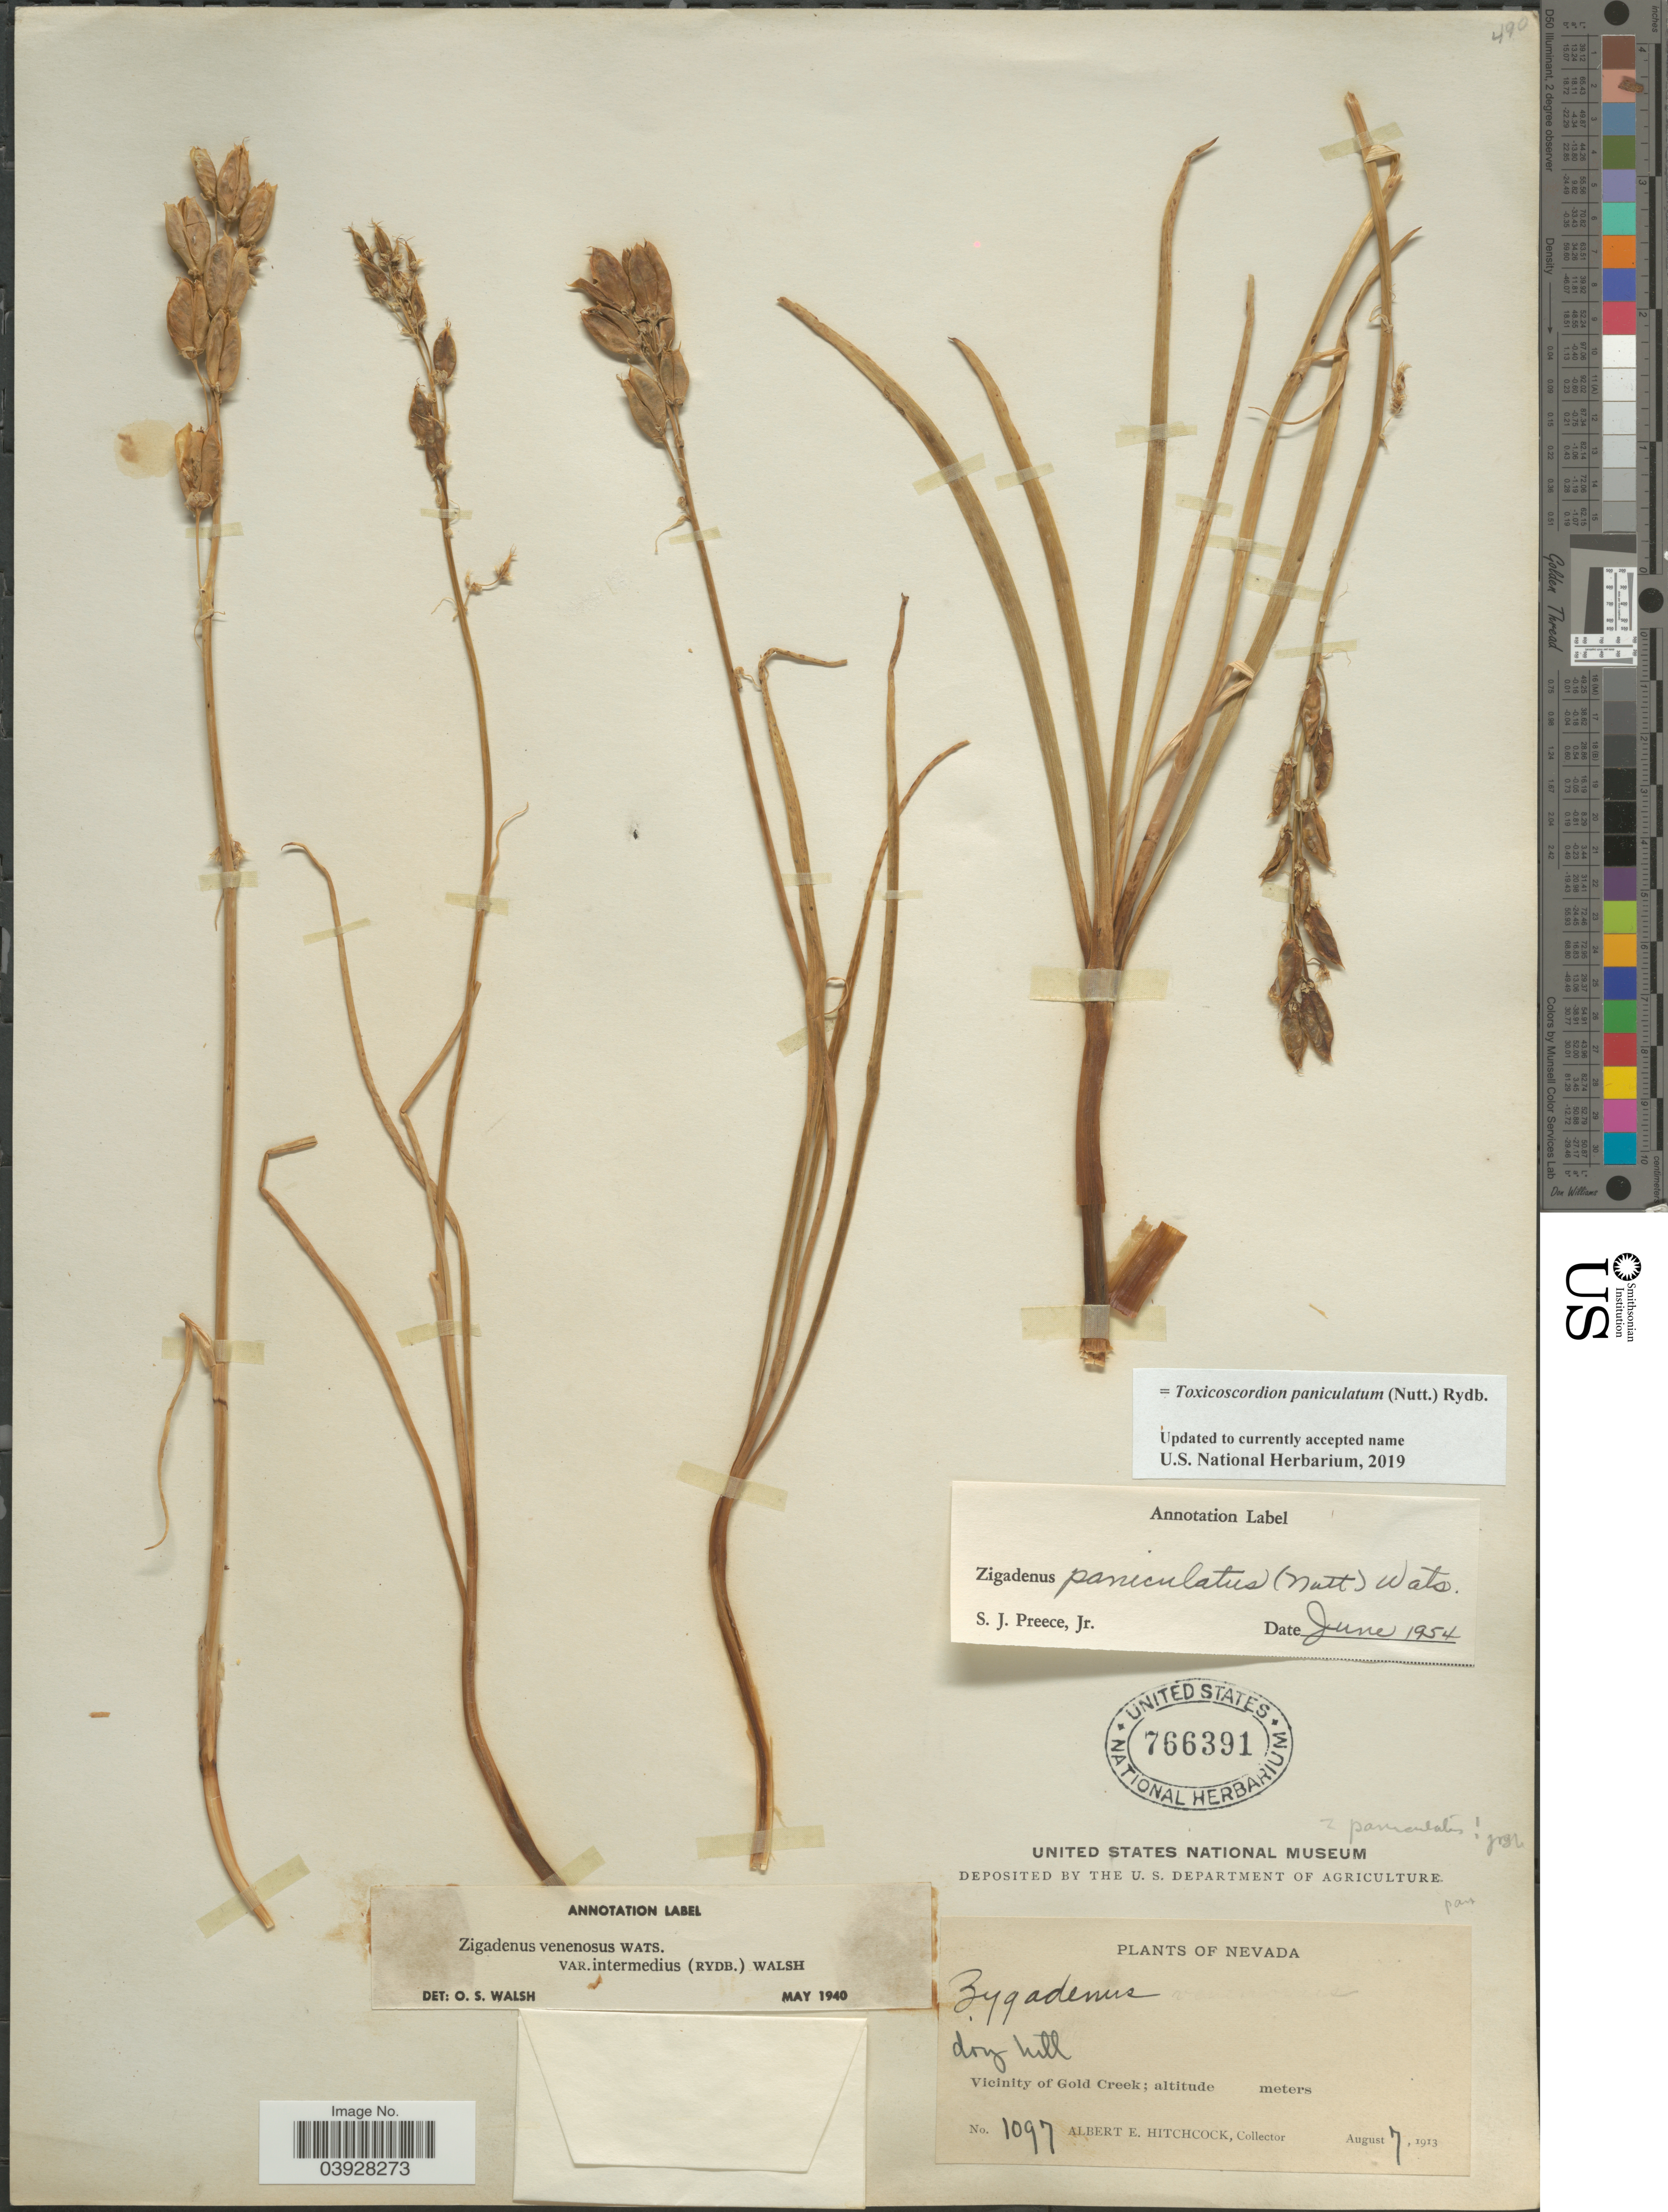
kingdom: Plantae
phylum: Tracheophyta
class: Liliopsida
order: Liliales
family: Melanthiaceae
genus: Toxicoscordion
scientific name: Toxicoscordion paniculatum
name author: (Nutt.) Rydb.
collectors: A. Hitchcock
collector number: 1097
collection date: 1913-08-07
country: United States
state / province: Nevada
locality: Vicinity of Gold Creek.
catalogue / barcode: US 766391